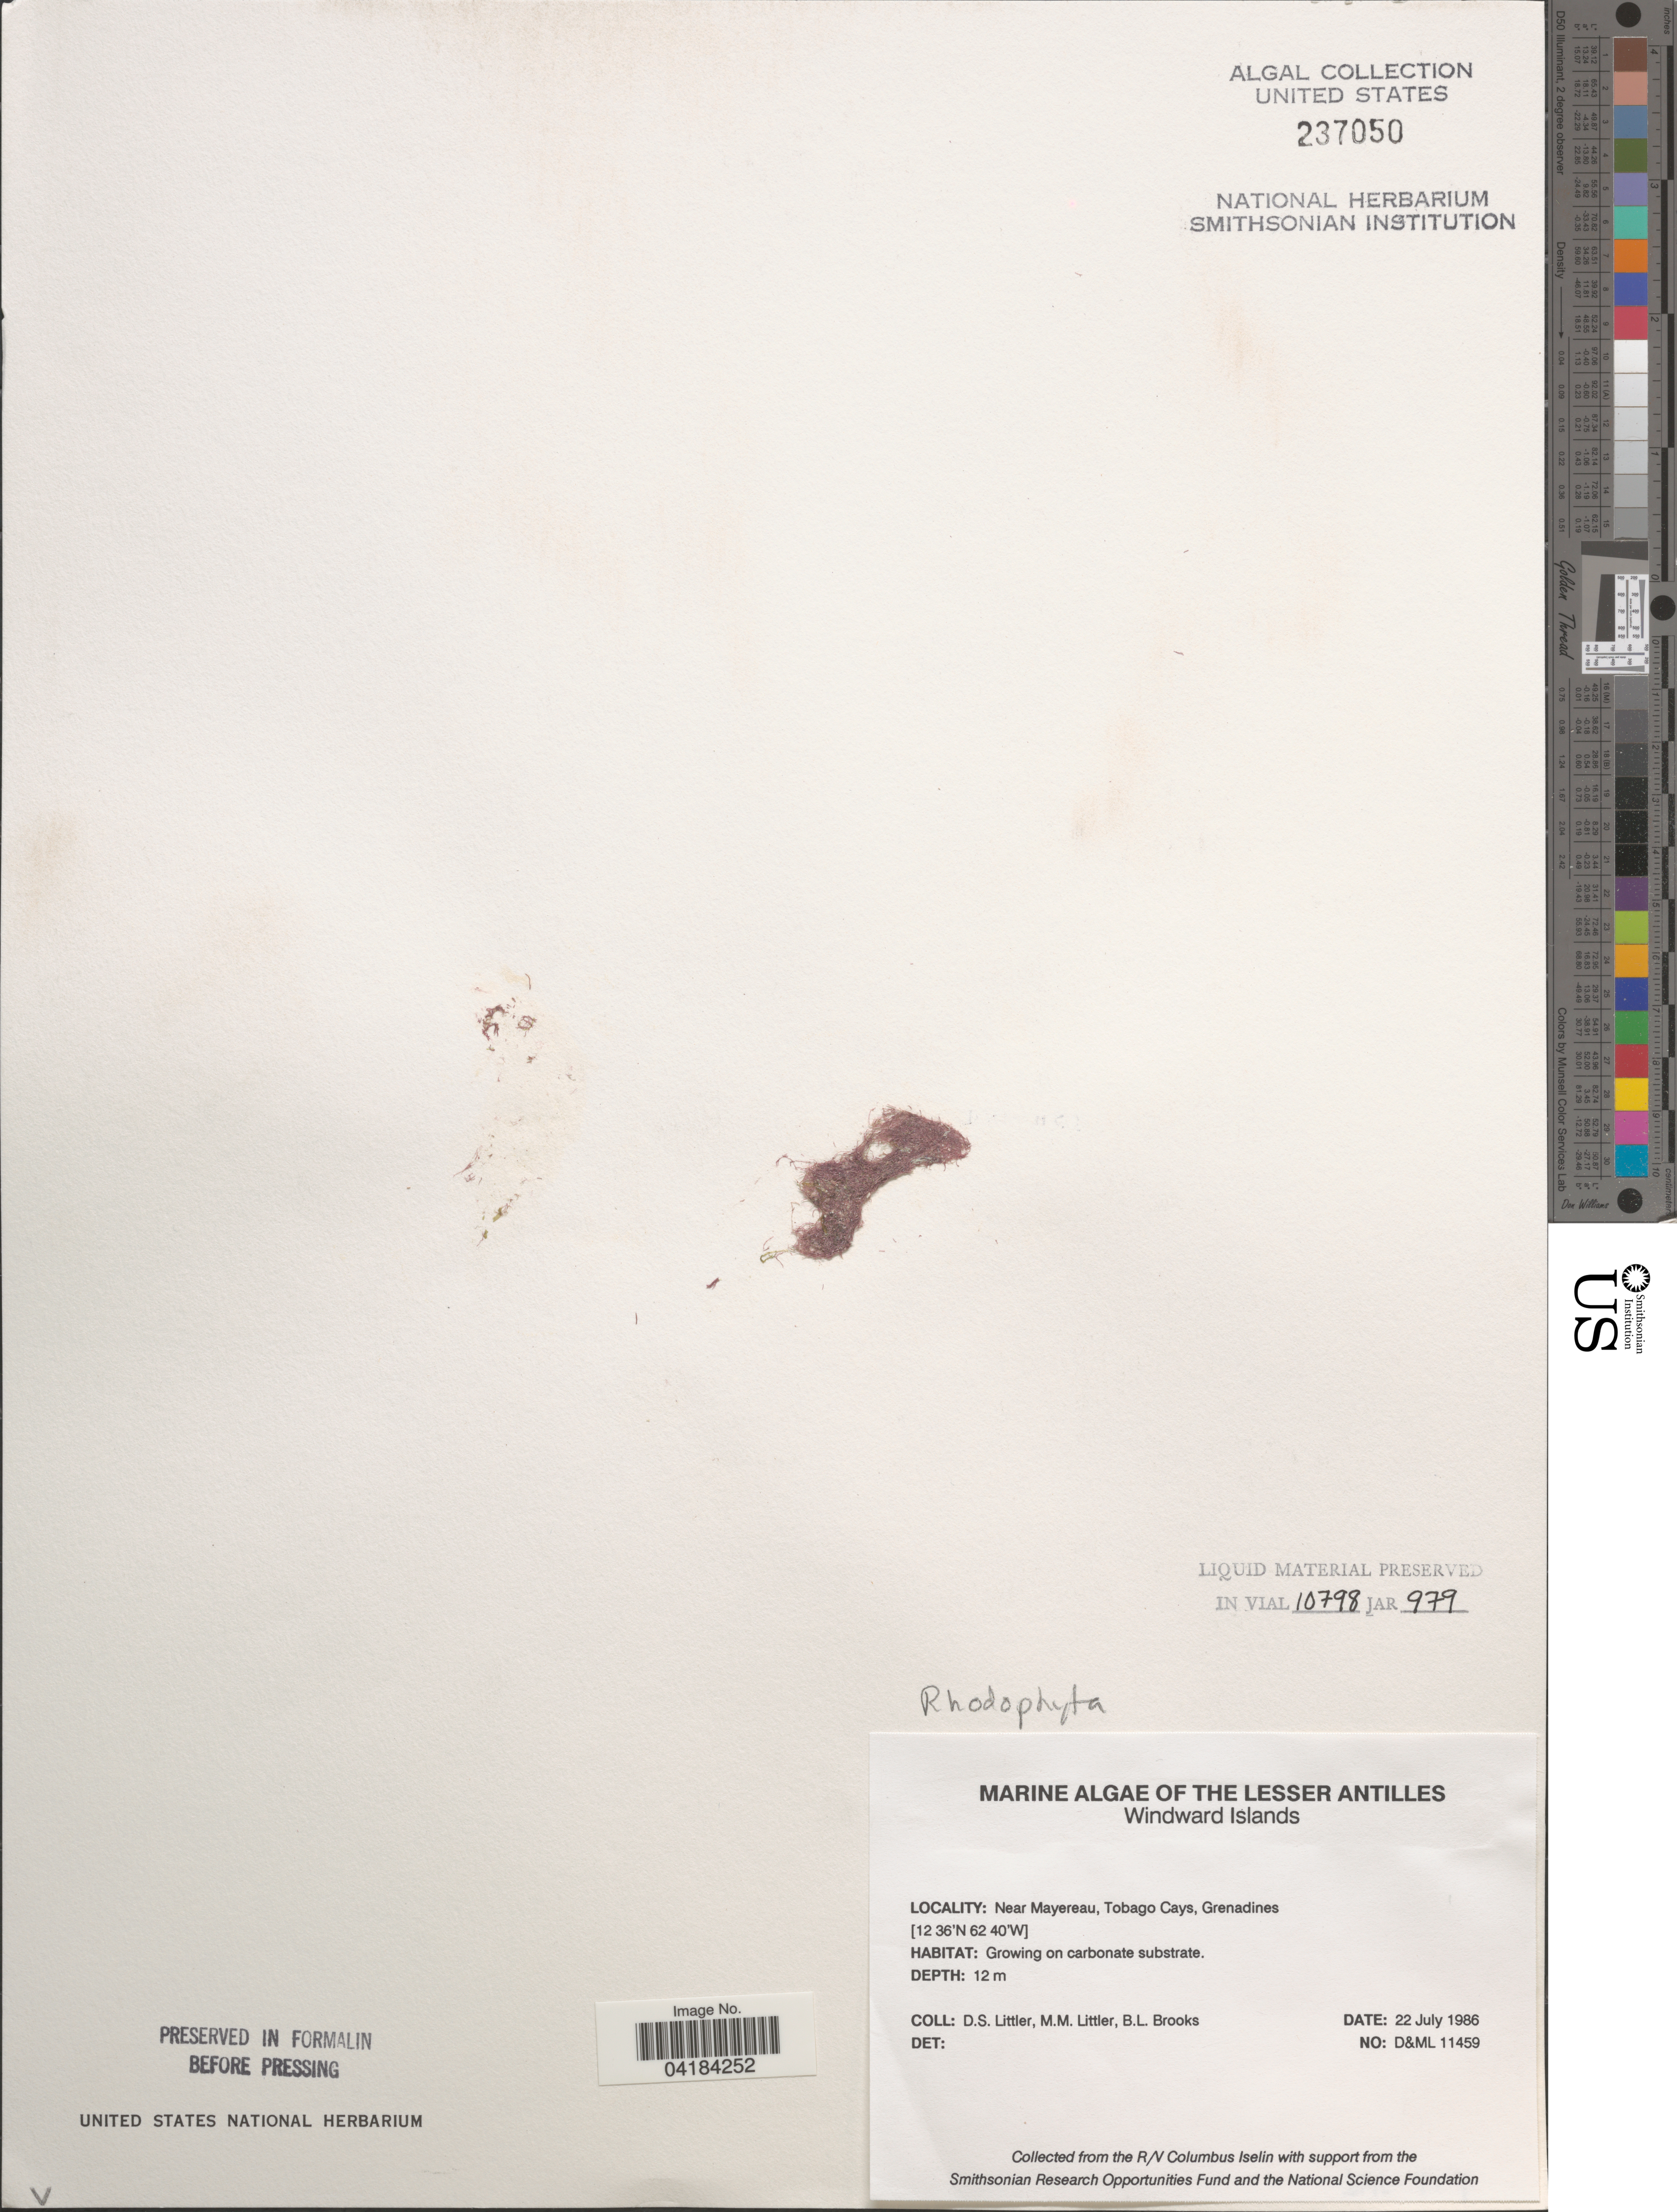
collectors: D. S. Littler & B. Brooks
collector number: D&ML11459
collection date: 1986-07-22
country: St. Vincent - Grenadines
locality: The Lesser Antilles. Windward Islands. Near Mayereau, Tobago Cays, Grenadines.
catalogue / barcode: US 237050